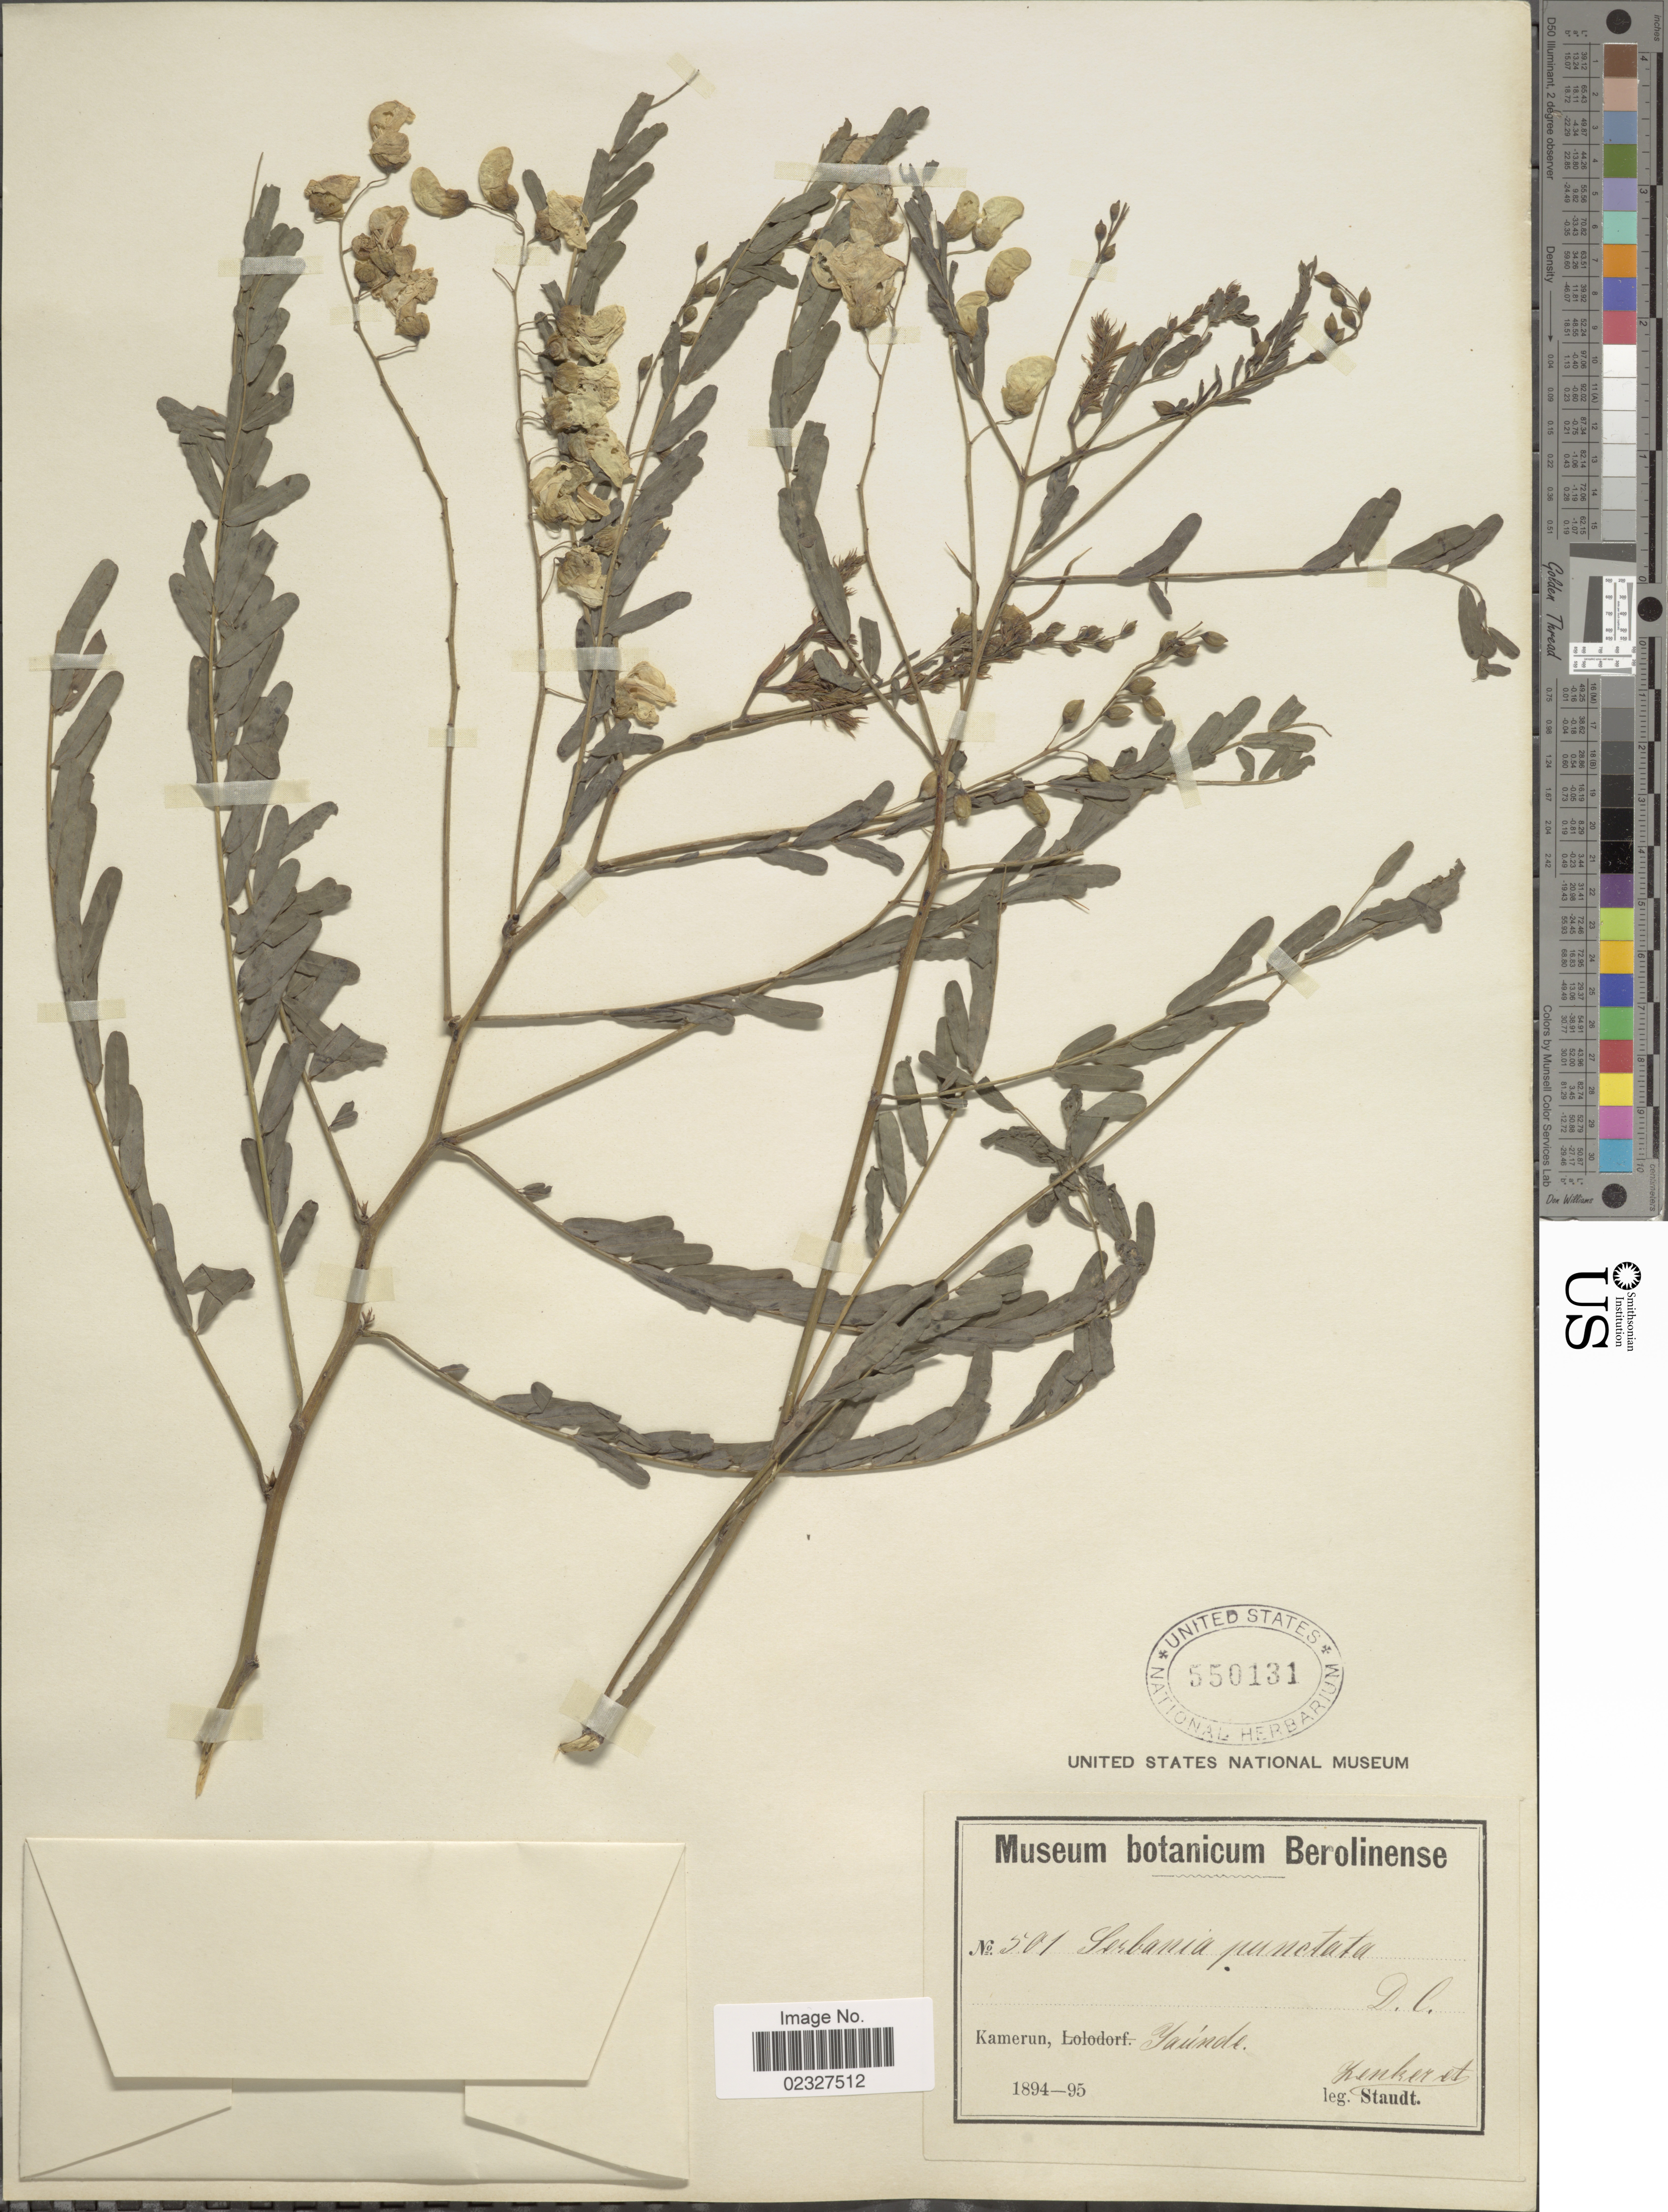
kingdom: Plantae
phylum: Tracheophyta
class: Magnoliopsida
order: Fabales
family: Fabaceae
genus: Sesbania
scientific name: Sesbania punctata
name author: DC.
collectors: -. Staudt & Kenker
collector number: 501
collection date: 1894/1895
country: Cameroon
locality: Kamerun, Yaunde.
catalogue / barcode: US 550131